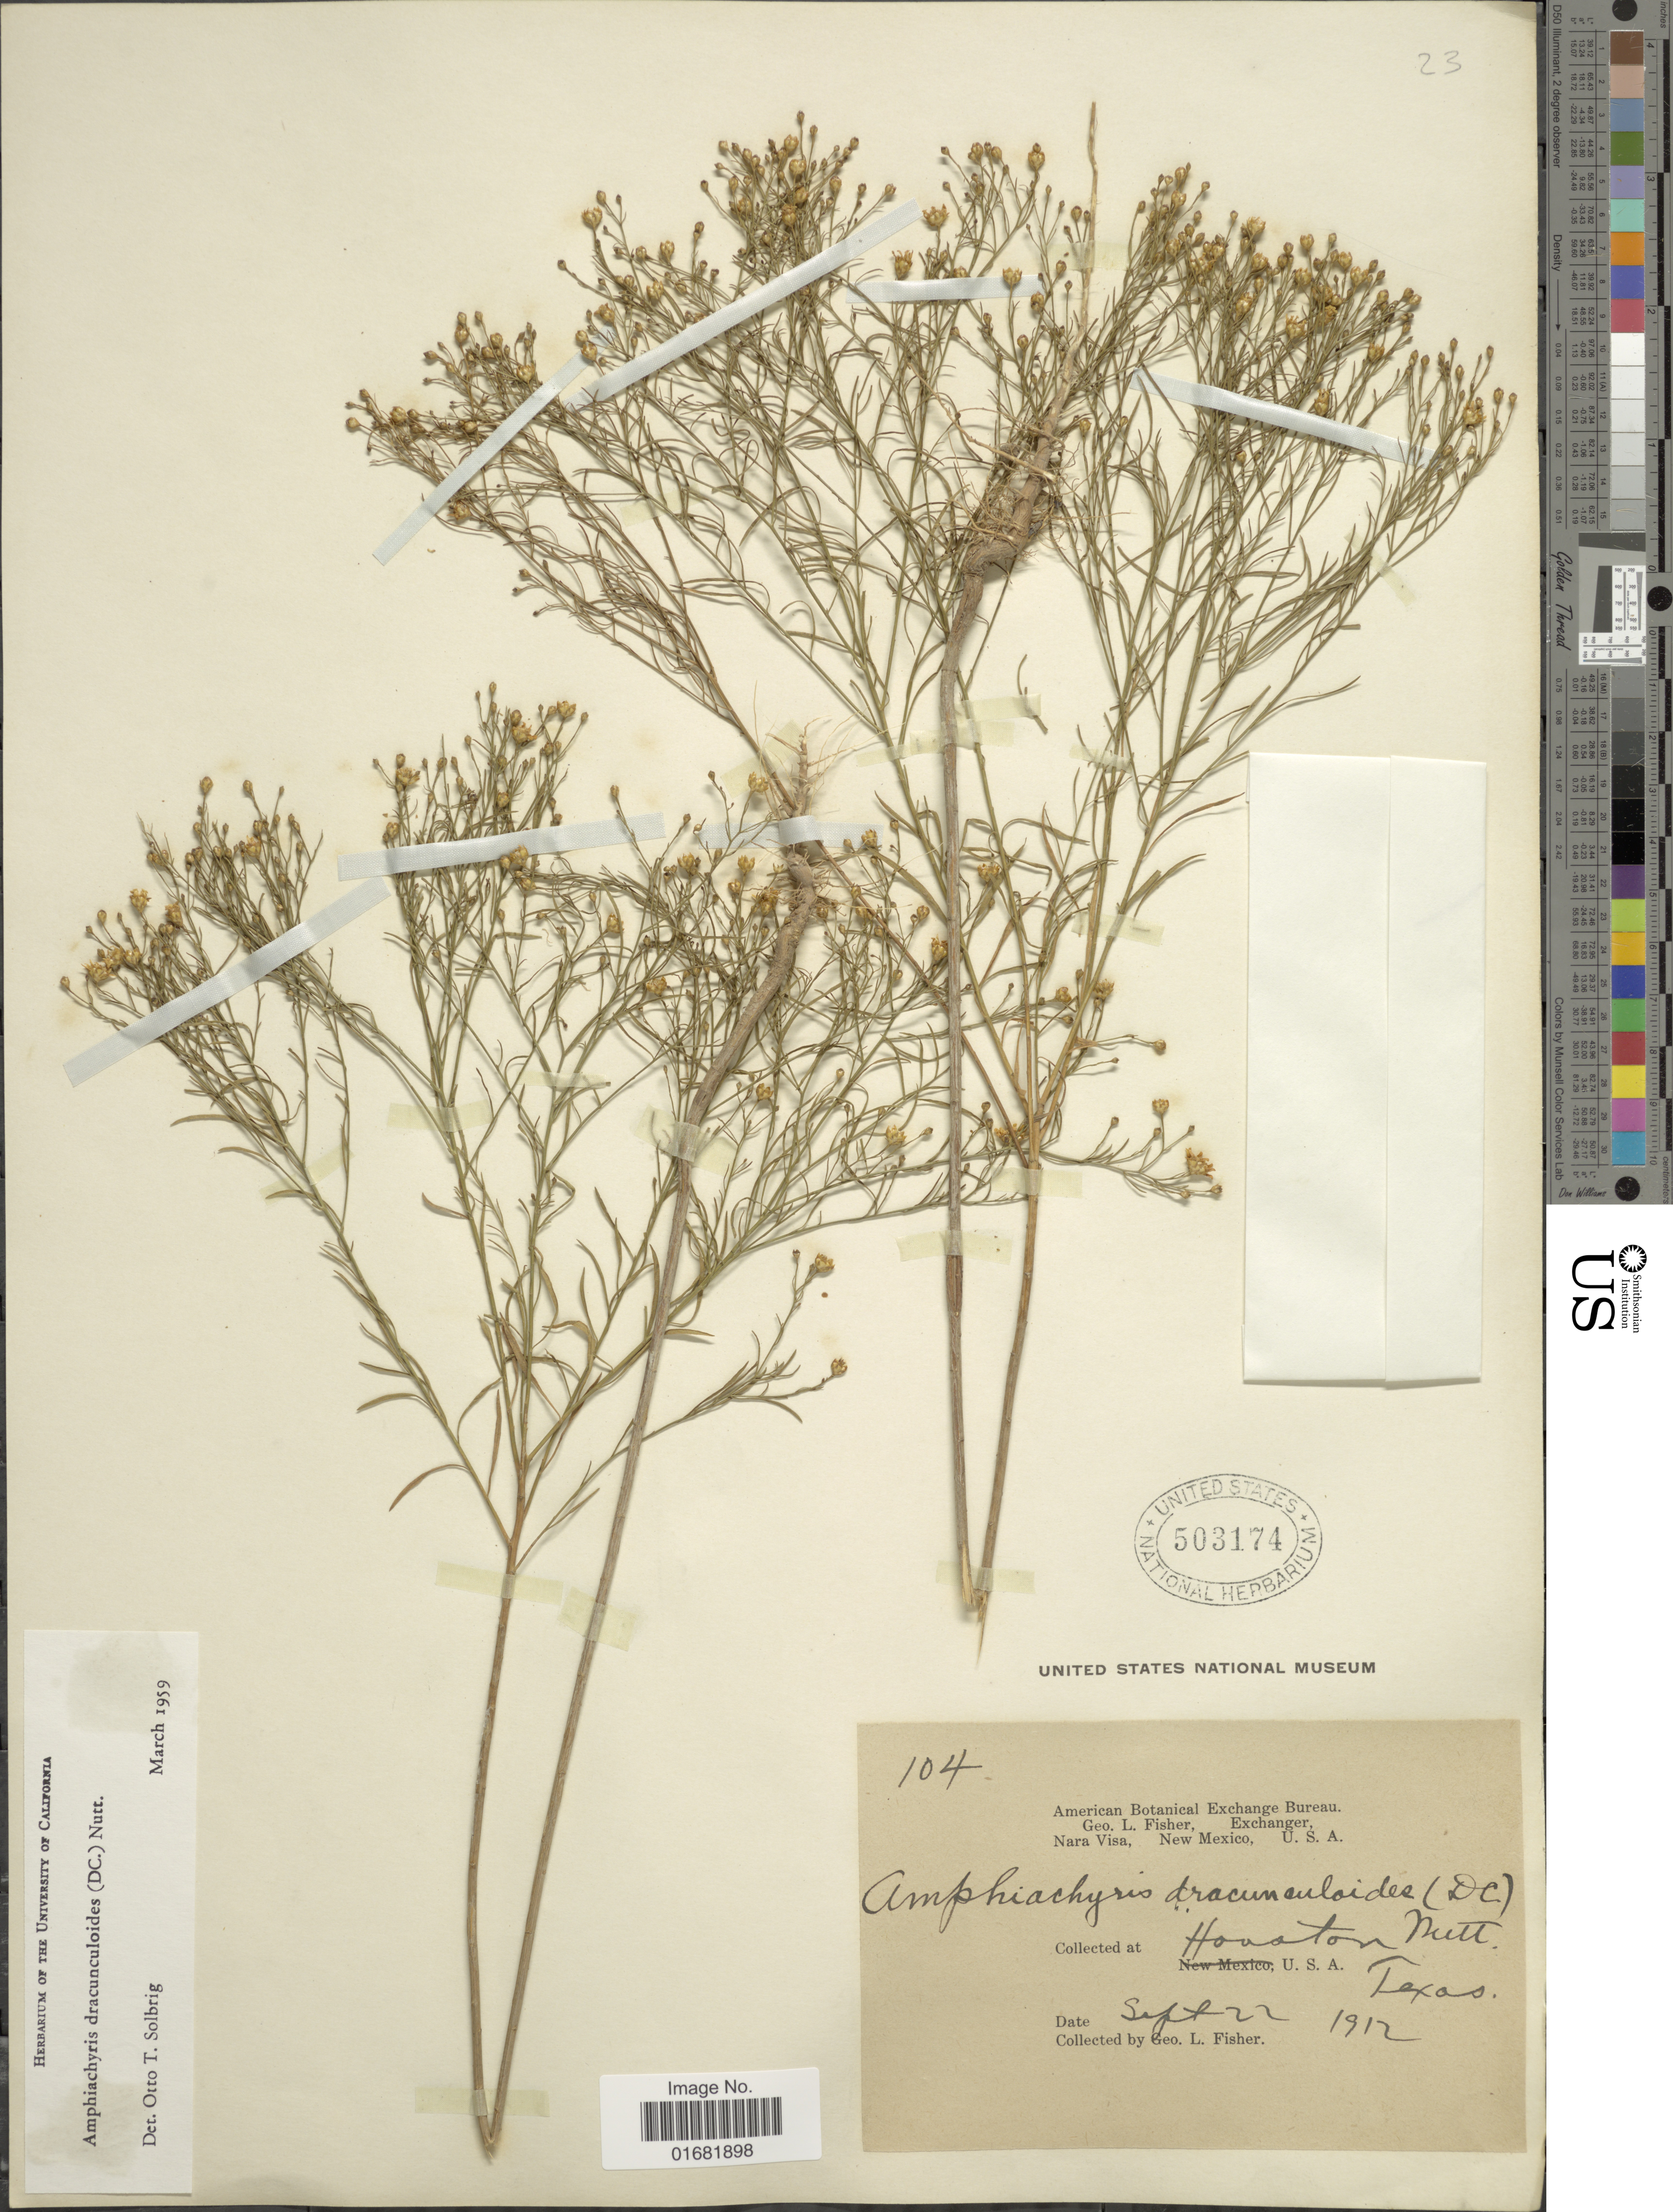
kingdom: Plantae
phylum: Tracheophyta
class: Magnoliopsida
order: Asterales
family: Asteraceae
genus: Amphiachyris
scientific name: Amphiachyris dracunculoides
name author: (DC.) Nutt.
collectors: G. L. Fisher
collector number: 104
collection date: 1912-09-22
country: United States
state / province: Texas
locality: Houston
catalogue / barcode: US 503174